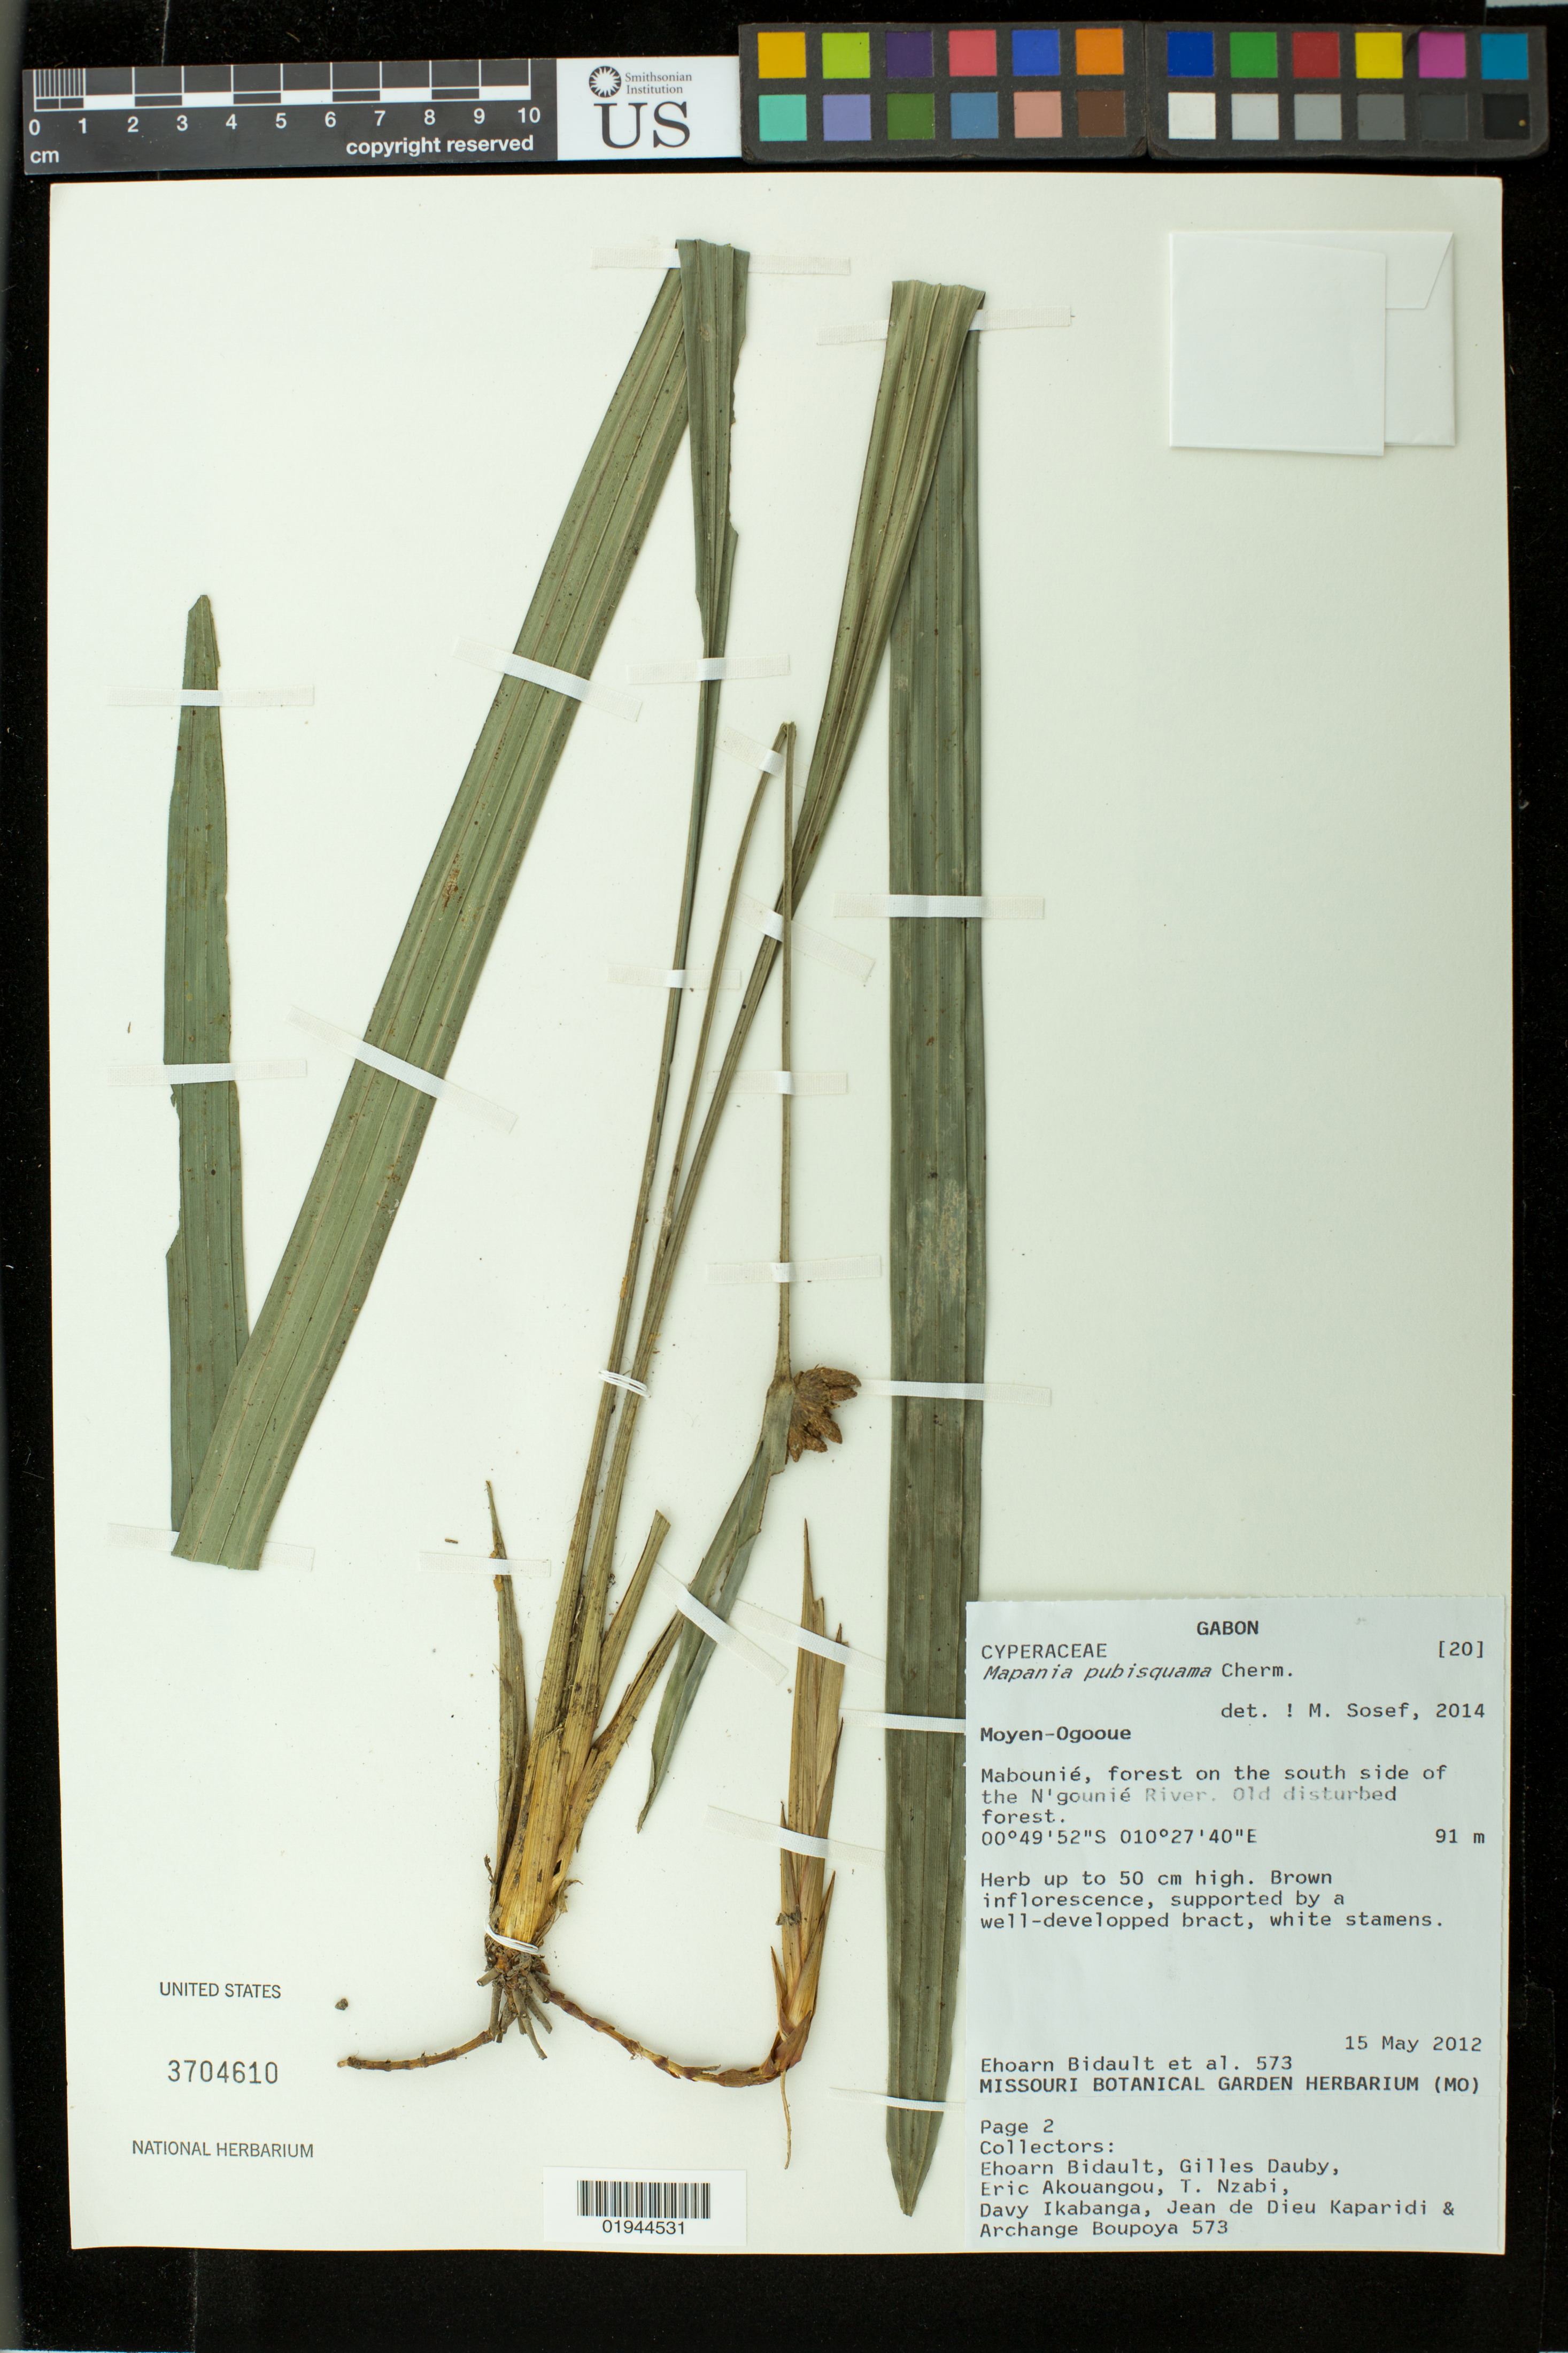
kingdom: Plantae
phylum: Tracheophyta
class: Liliopsida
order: Poales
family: Cyperaceae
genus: Mapania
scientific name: Mapania pubisquama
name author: Cherm.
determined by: Sosef, Marc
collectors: E. Bidault, G. Dauby, E. Akouangou, T. Nzabi, D. Ikabanga, J. de Dieu Kaparidi & A. Boupoya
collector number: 573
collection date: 2012-05-15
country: Gabon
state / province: Moyen-Ogooué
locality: Mabounie, forest on the south side of N'gounie River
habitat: old disturbed forest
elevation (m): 91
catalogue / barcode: US 3704610